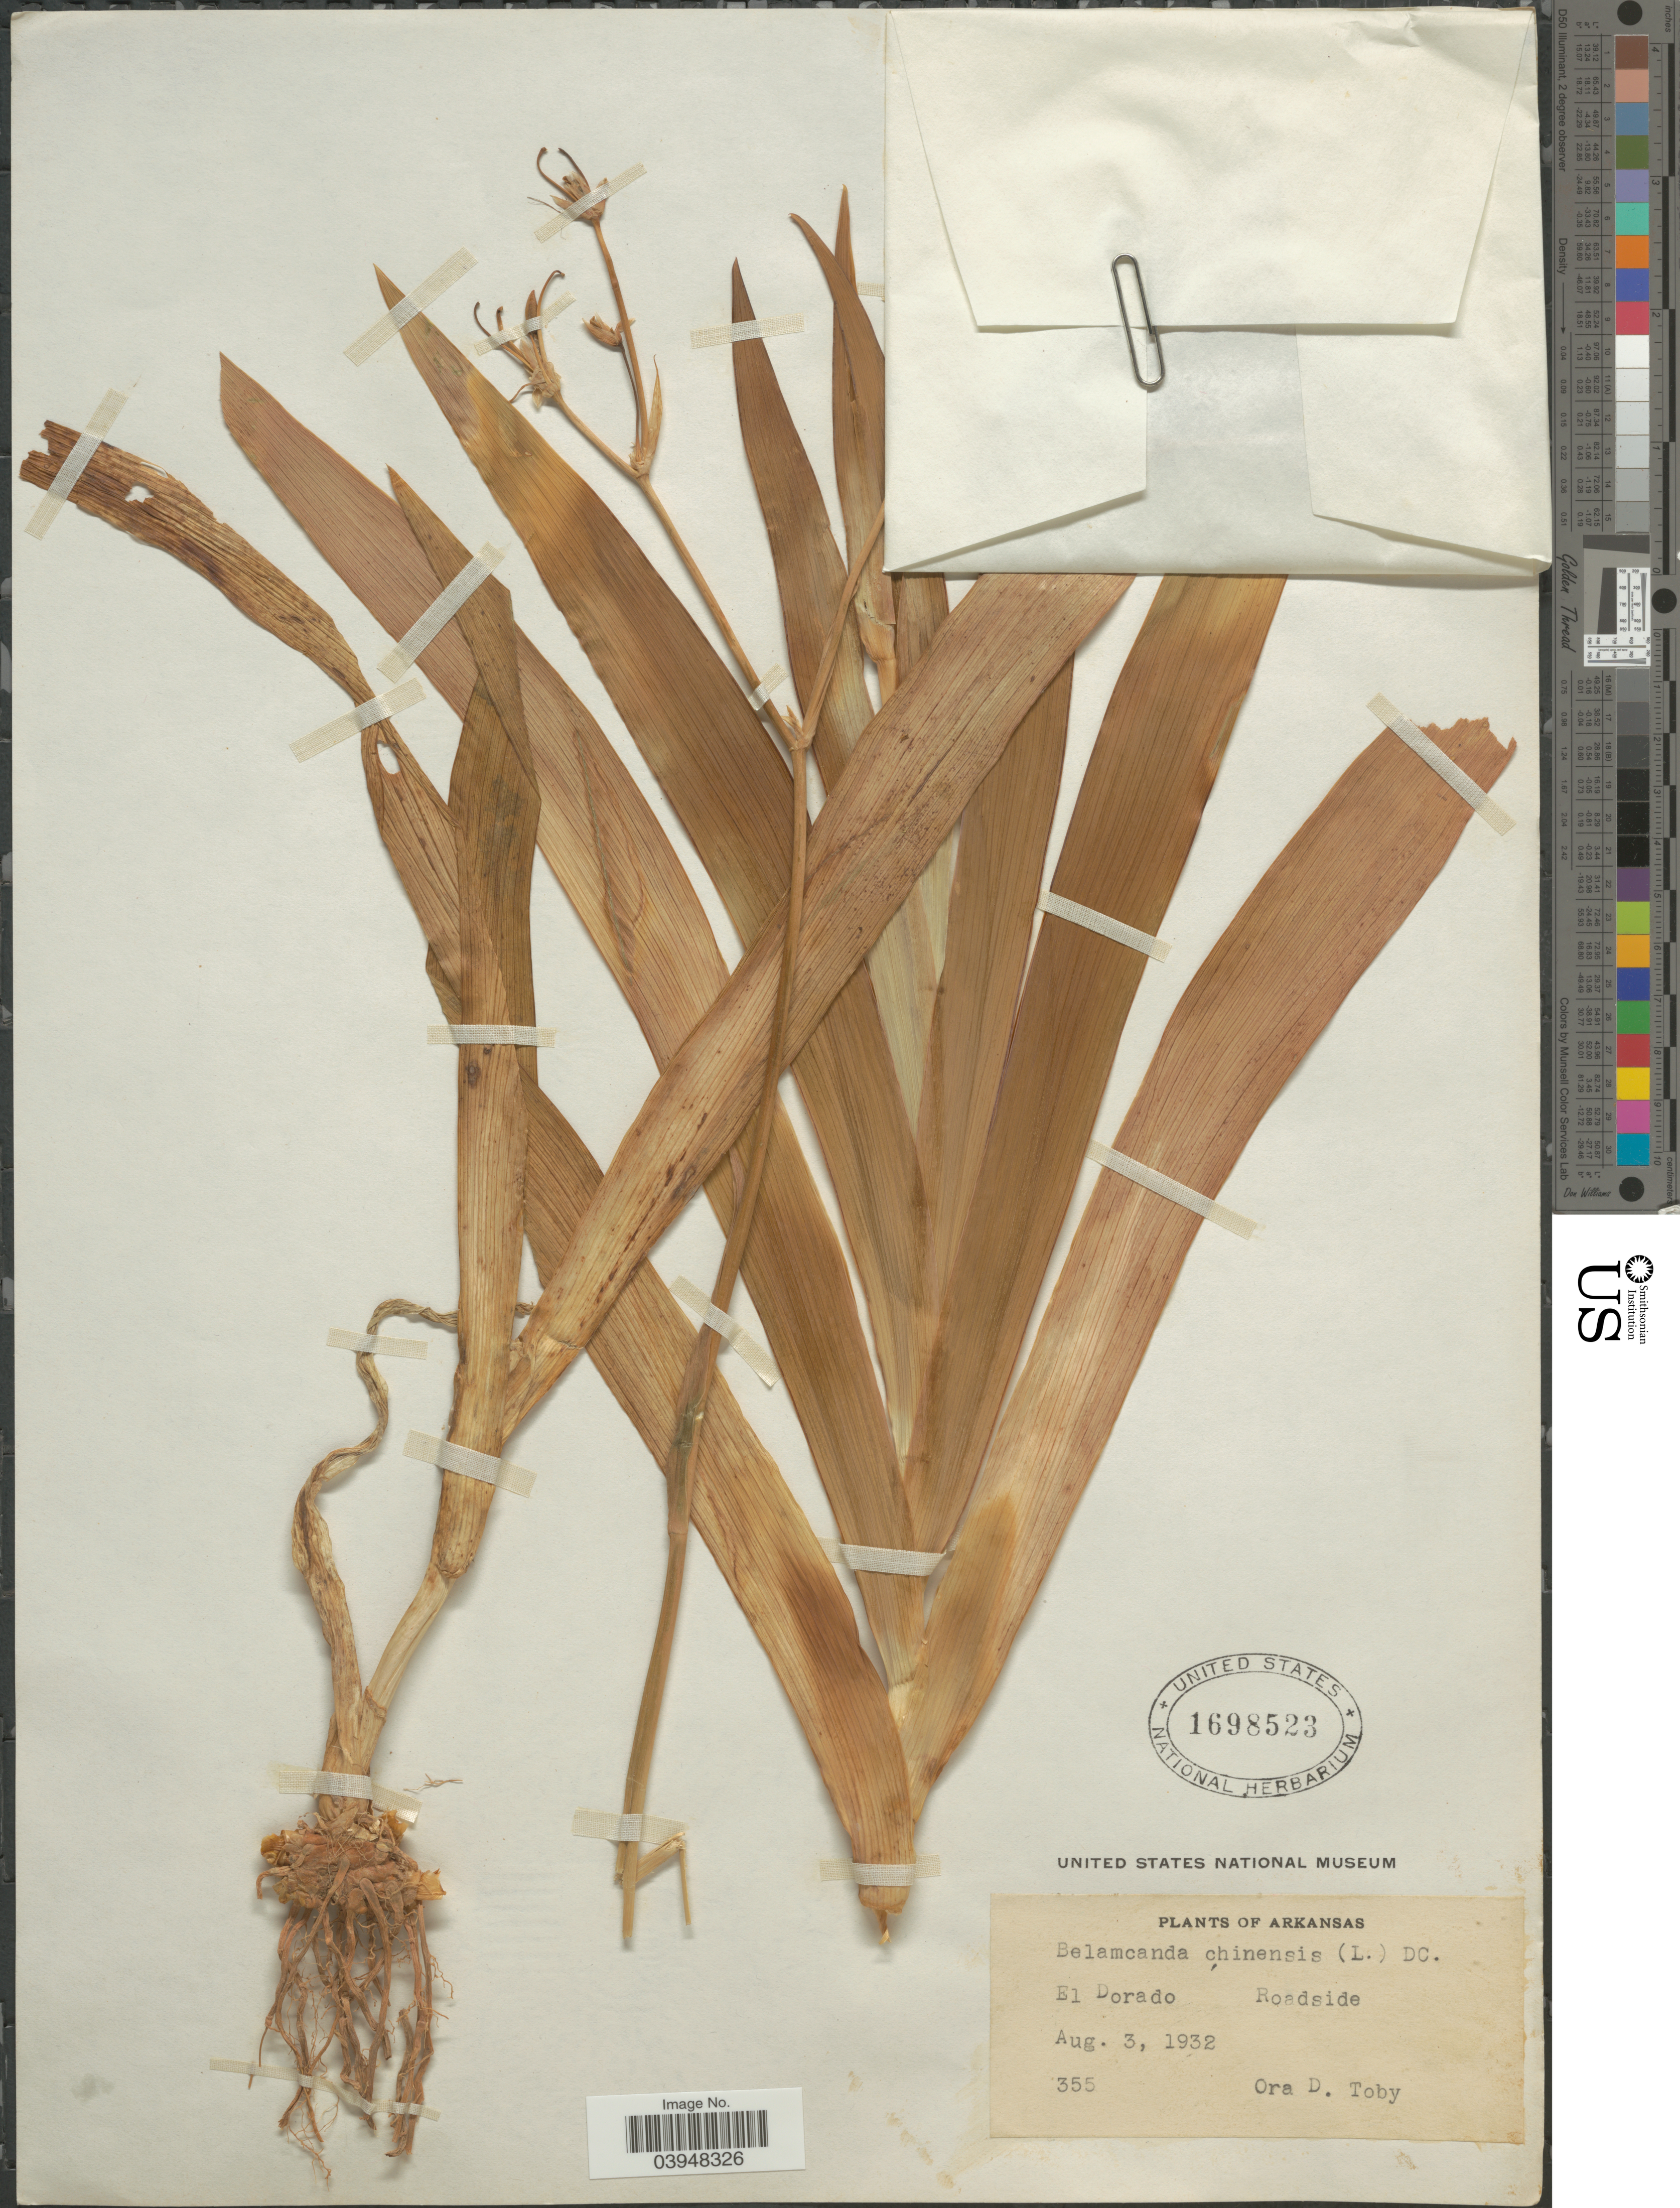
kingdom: Plantae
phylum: Tracheophyta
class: Liliopsida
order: Asparagales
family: Iridaceae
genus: Iris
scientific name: Iris domestica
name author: (L.) Goldblatt & Mabb.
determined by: Strong, Mark T., (BOT), Smithsonian Institution - National Museum of Natural History (UNITED STATES)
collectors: O. Toby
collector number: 355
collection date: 1932-08-03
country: United States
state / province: Arkansas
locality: El Dorado.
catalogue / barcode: US 1698523